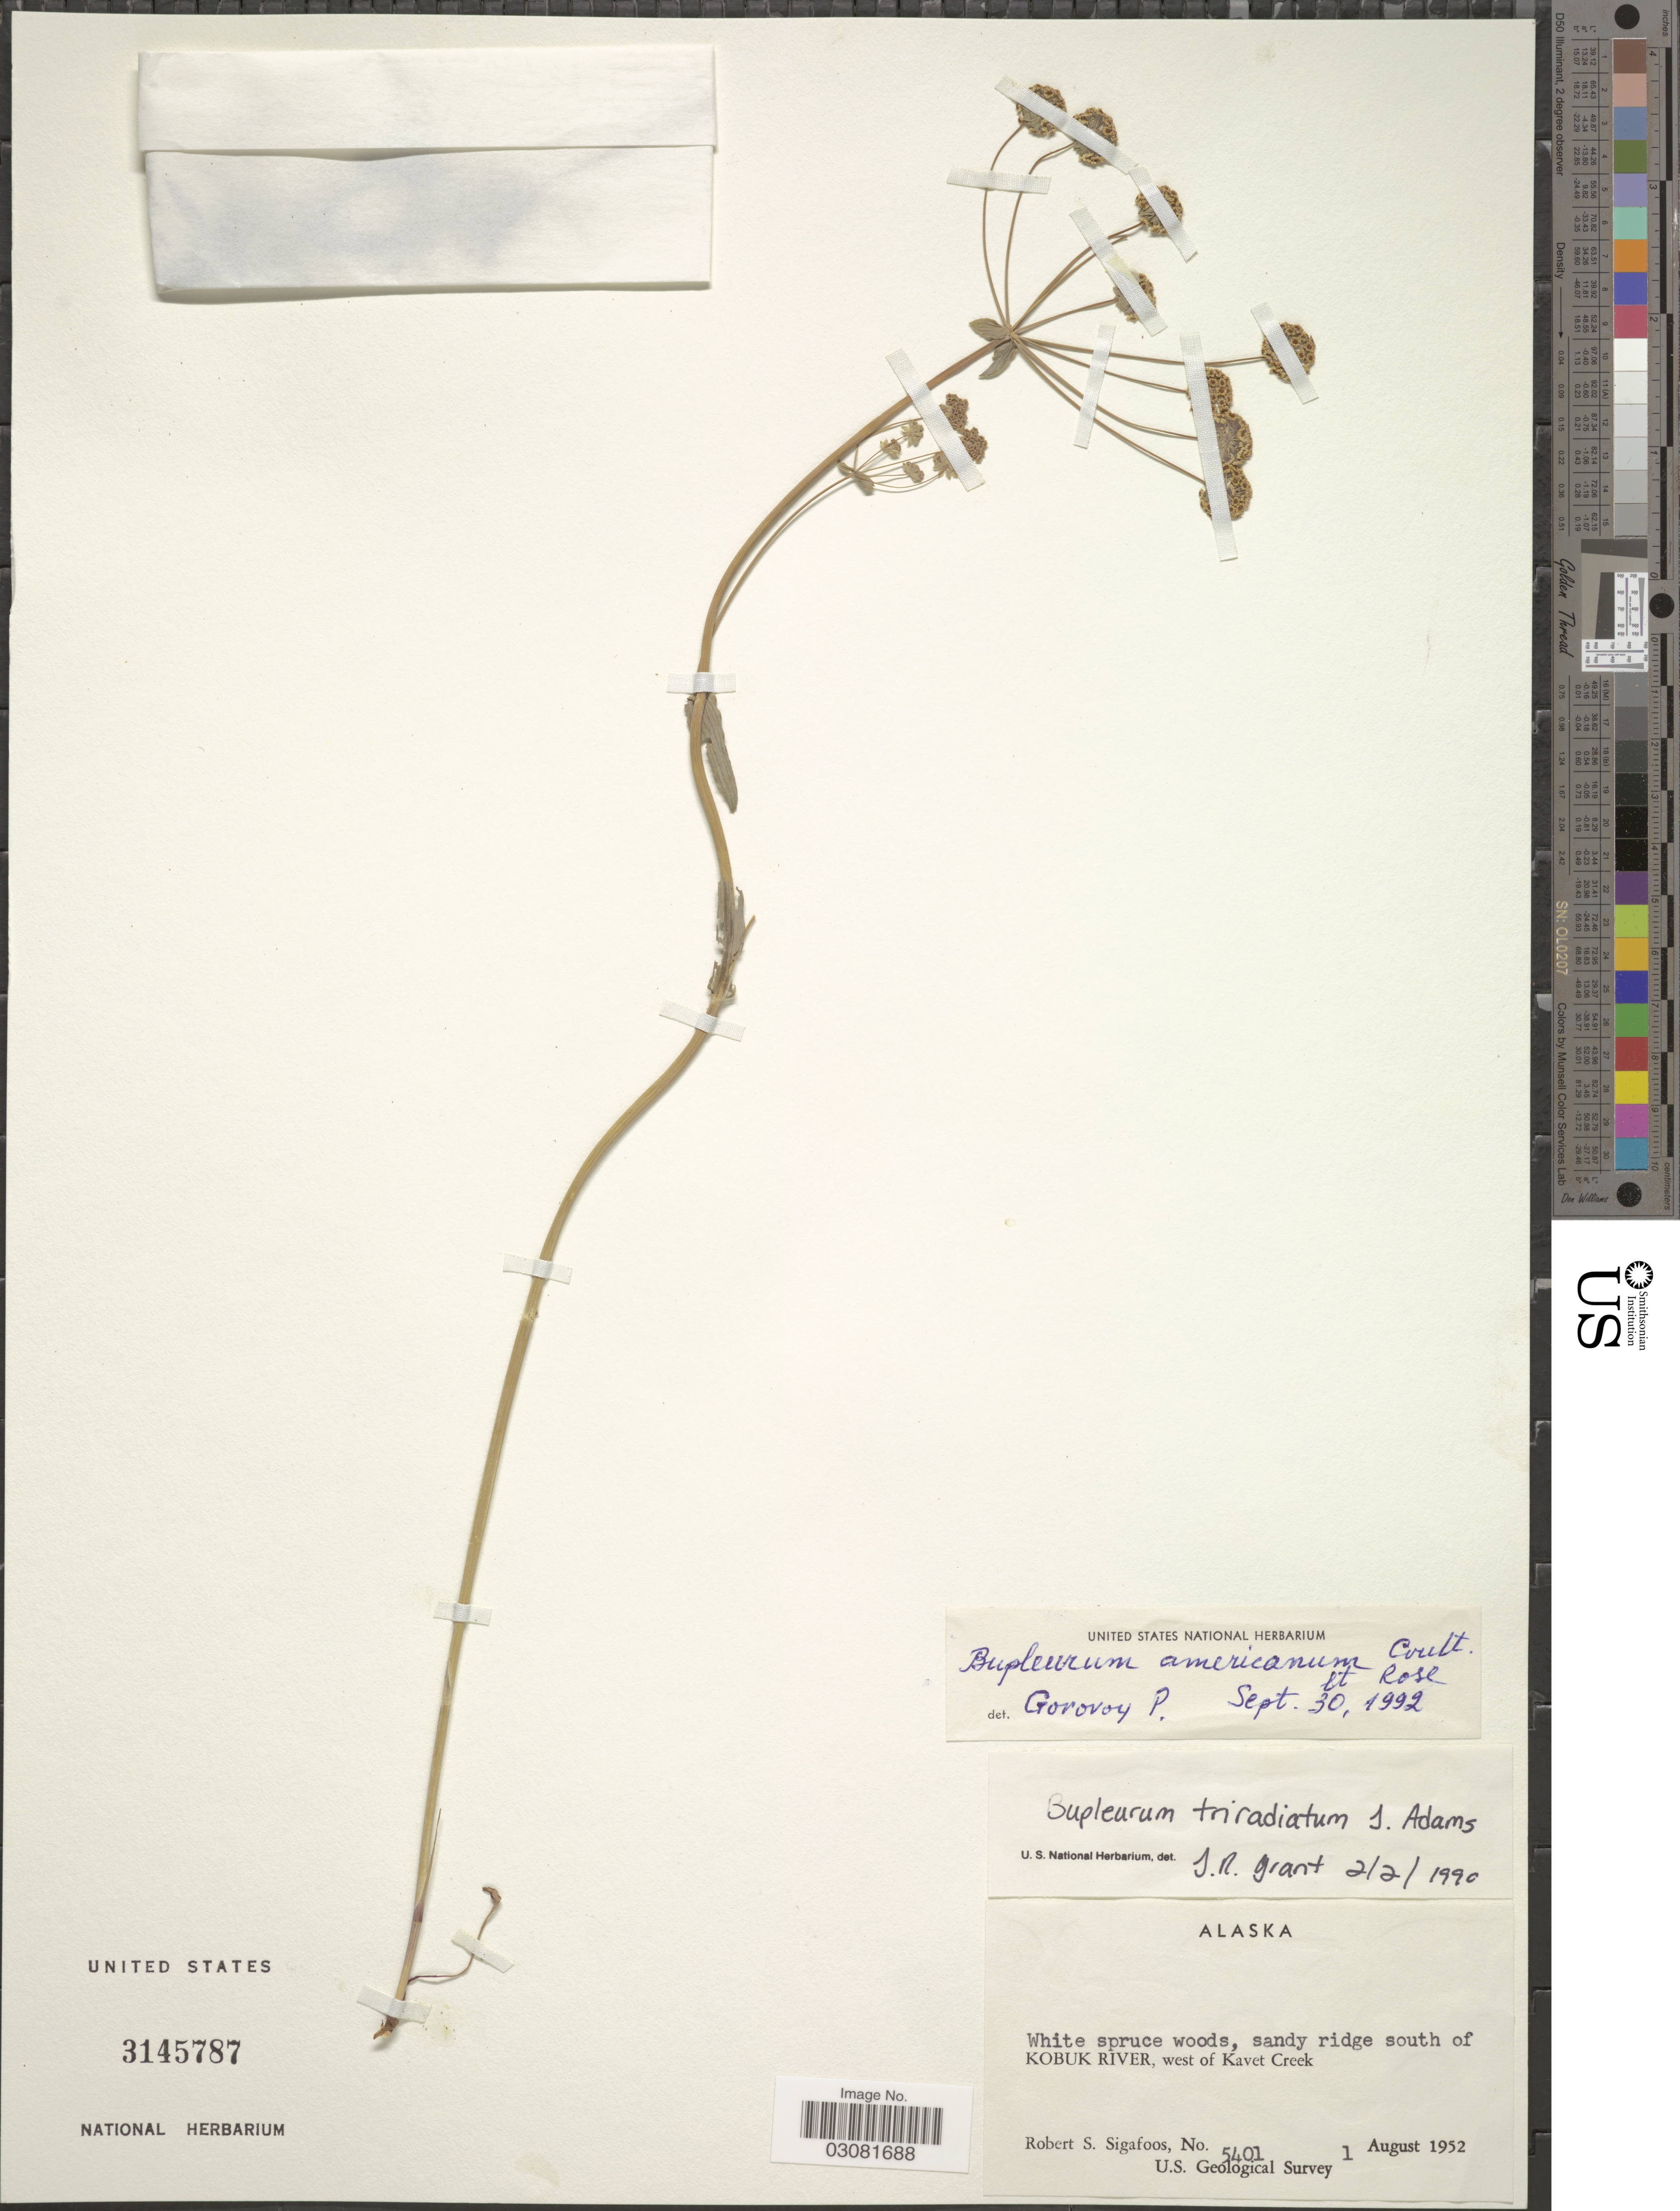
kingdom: Plantae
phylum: Tracheophyta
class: Magnoliopsida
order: Apiales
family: Apiaceae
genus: Bupleurum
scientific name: Bupleurum triradiatum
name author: Hoffm. ex Adams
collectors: R. Sigafoos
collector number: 5401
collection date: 1952-08-01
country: United States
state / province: Alaska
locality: Sandy ridge south of Kobuk River, west of Kavet Creek.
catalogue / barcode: US 3145787